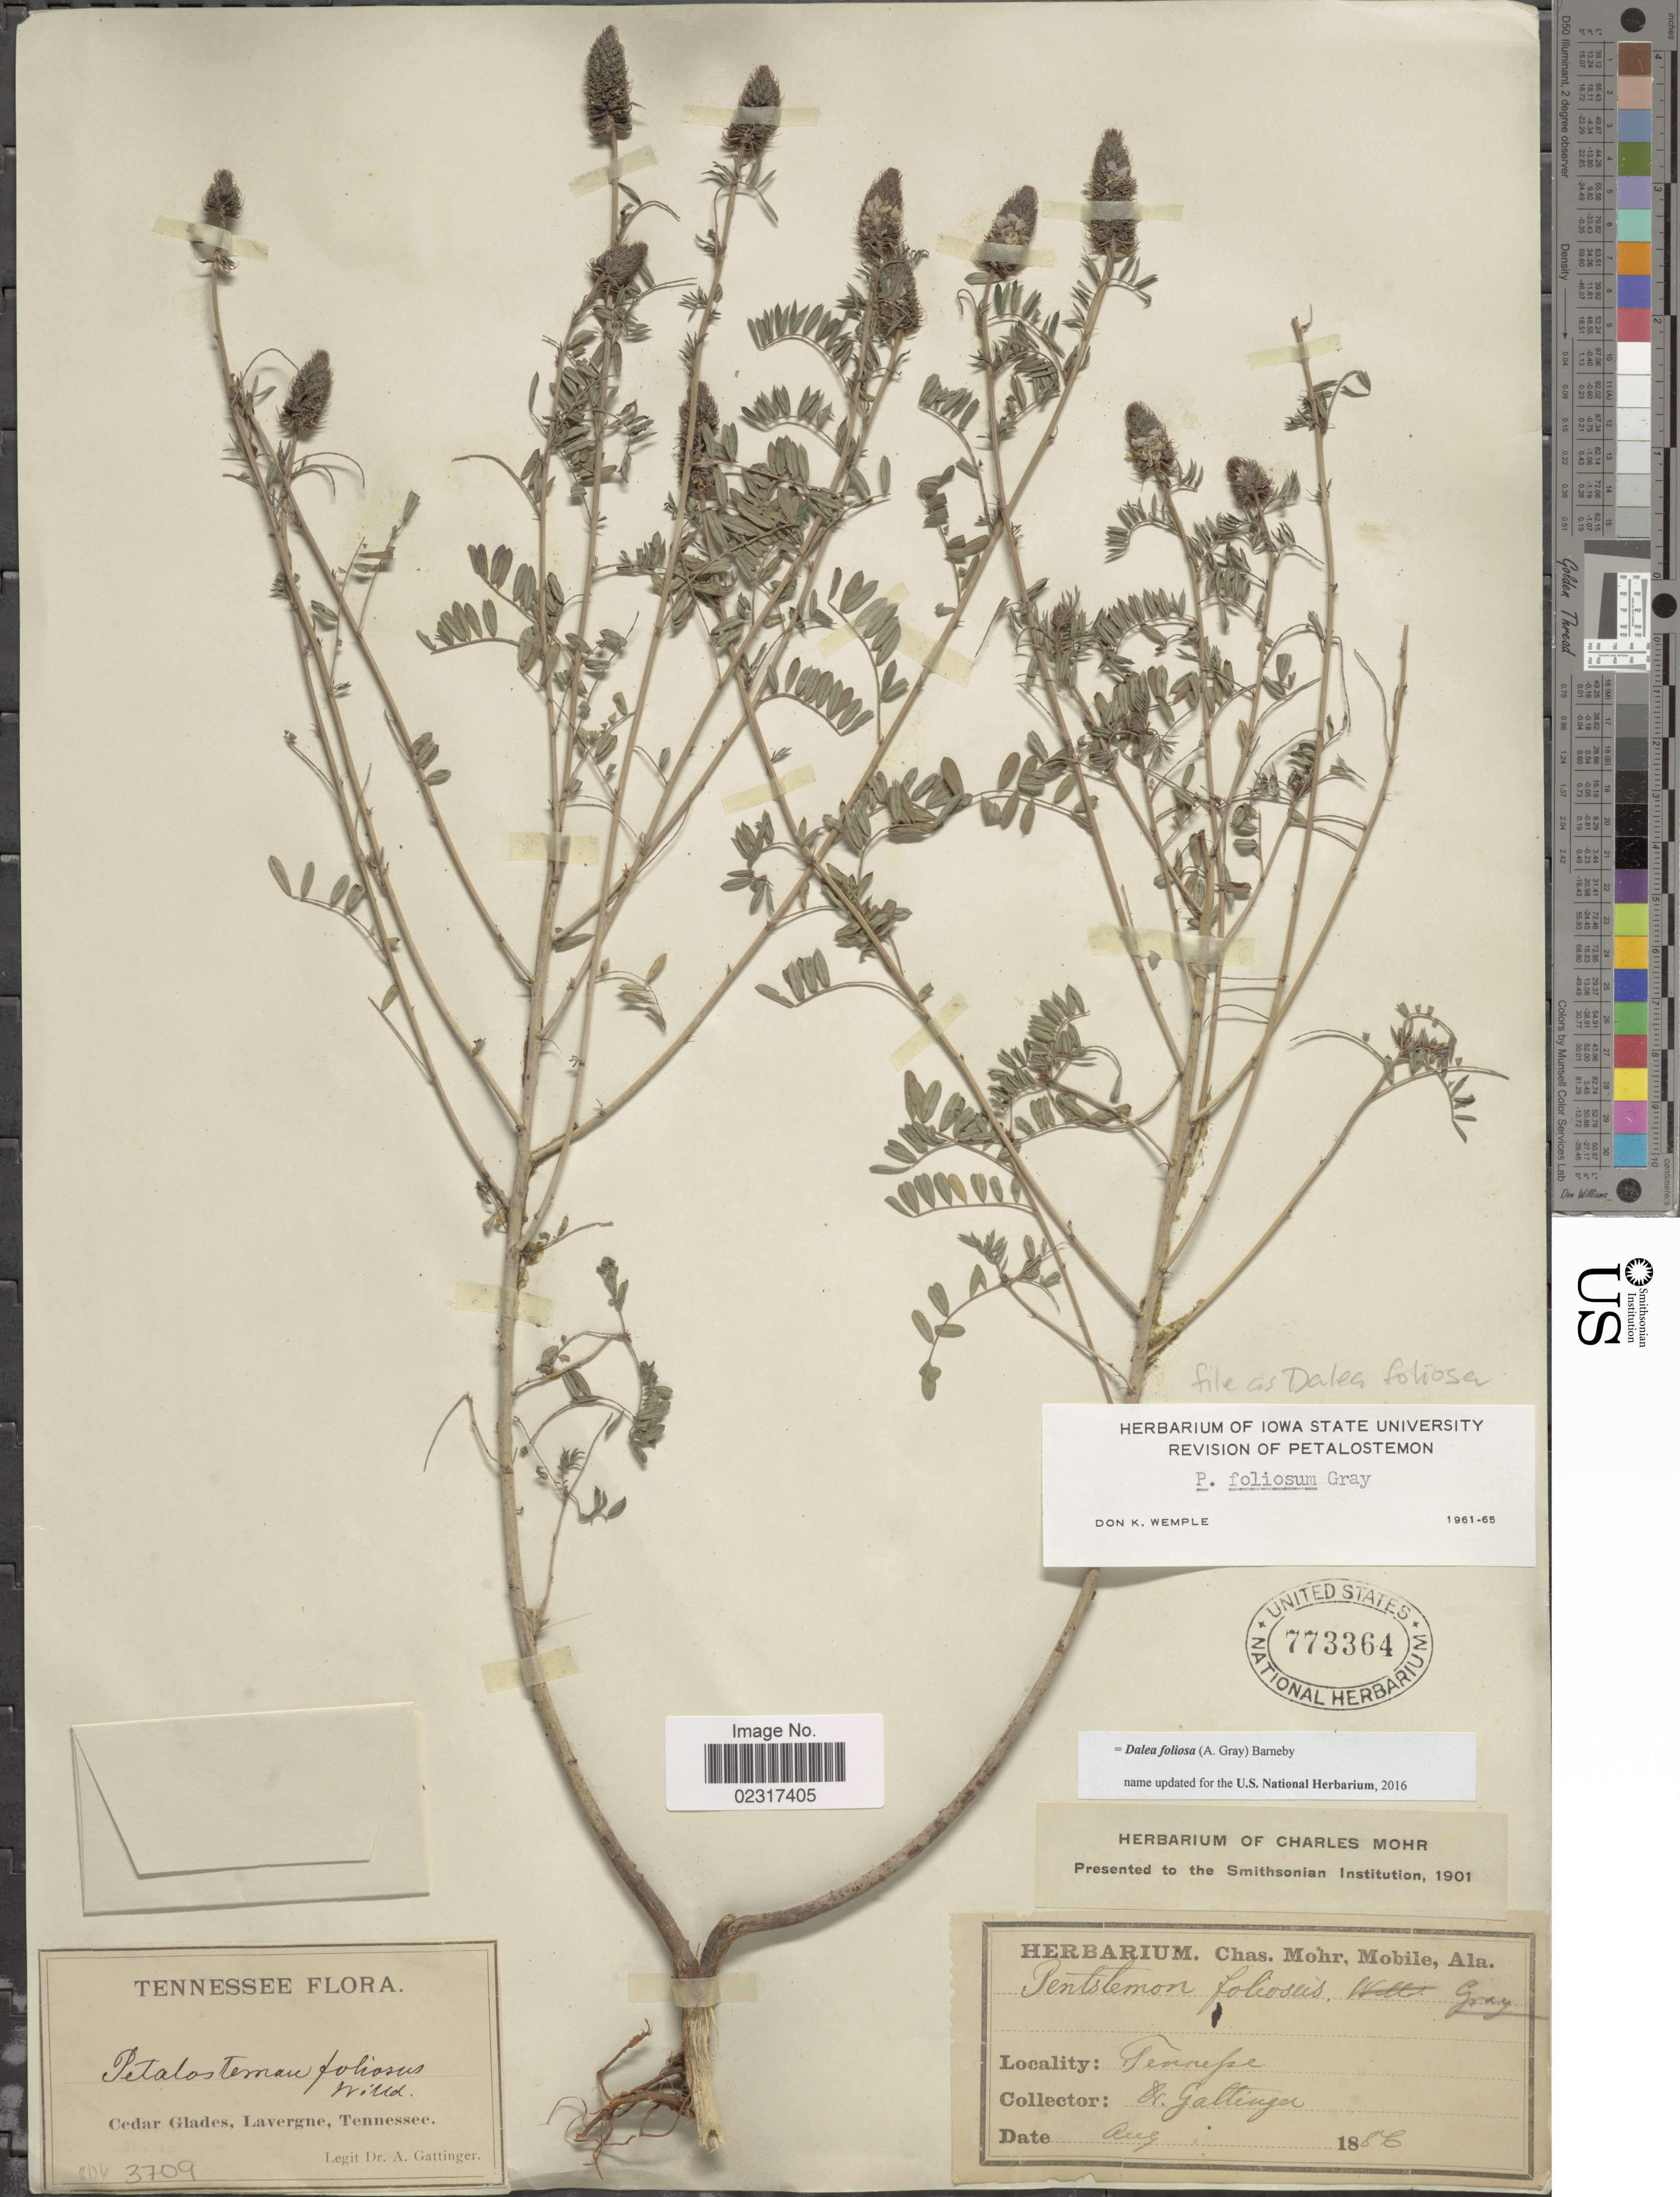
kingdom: Plantae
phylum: Tracheophyta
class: Magnoliopsida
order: Fabales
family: Fabaceae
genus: Dalea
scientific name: Dalea foliosa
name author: (Aiton) Barneby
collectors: A. Gattinger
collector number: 3709?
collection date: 1886-08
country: United States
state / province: Tennessee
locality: Cedar Glades, Lavergne.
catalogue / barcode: US 773364